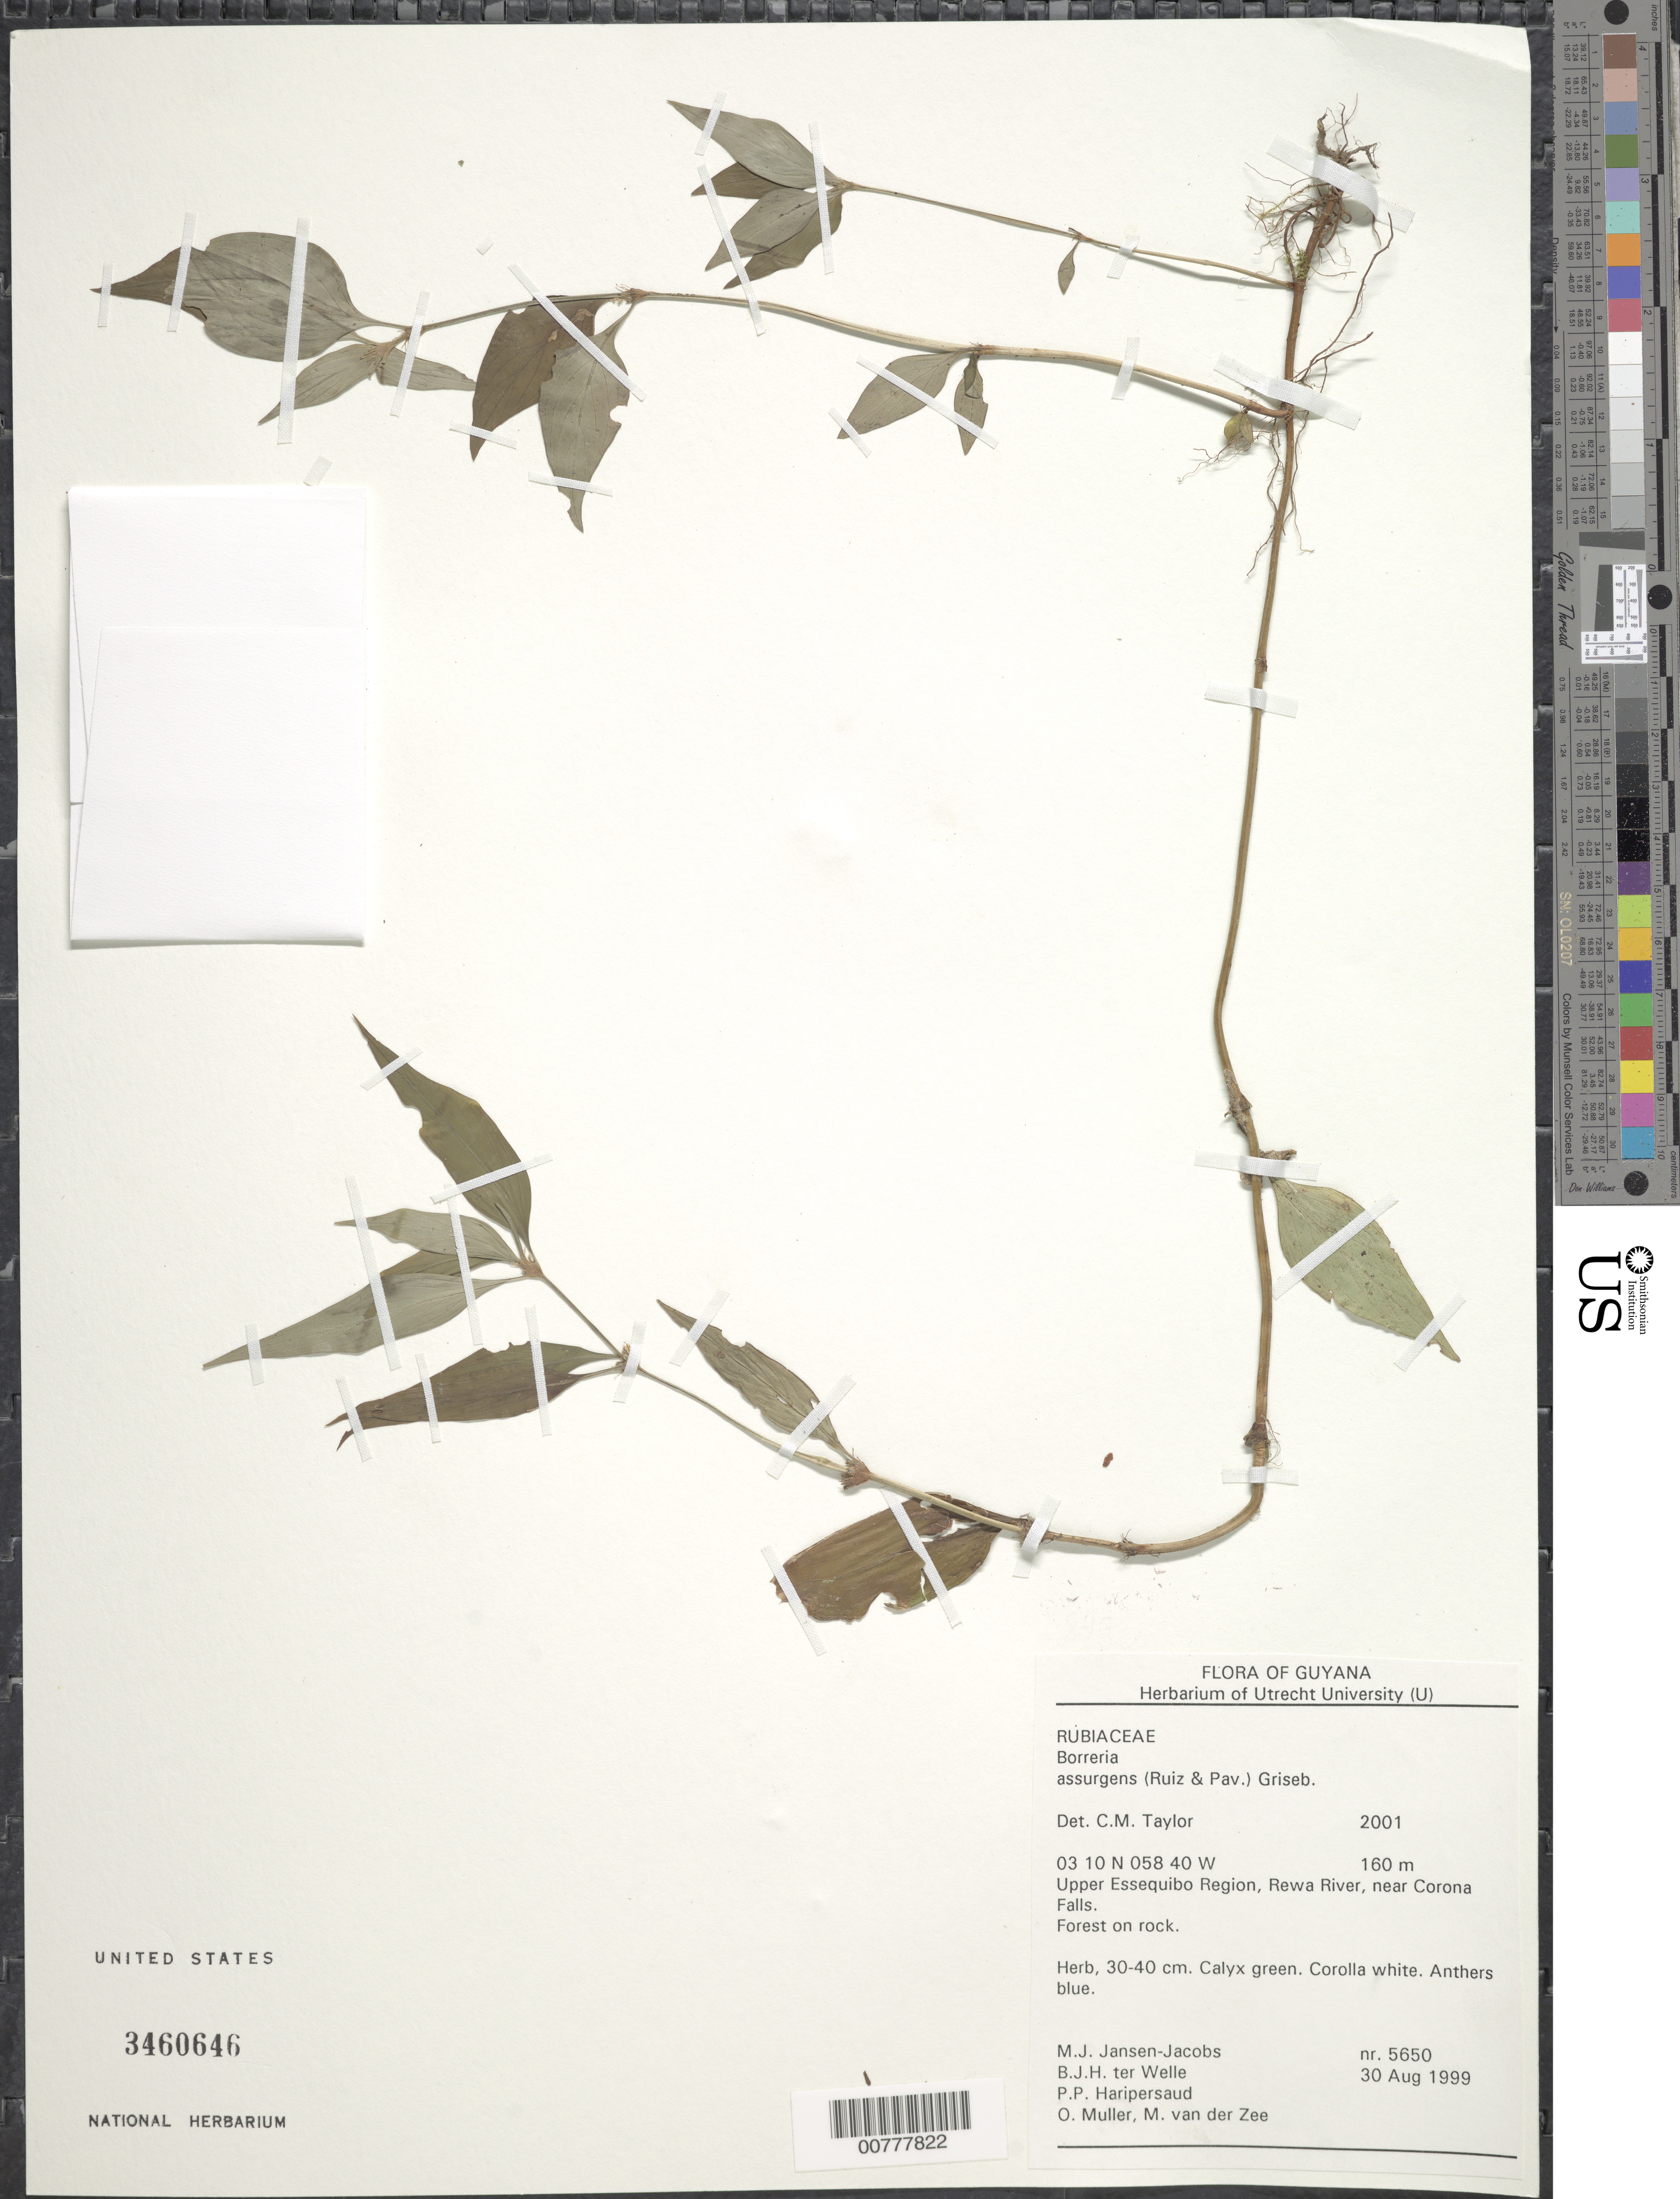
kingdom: Plantae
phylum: Tracheophyta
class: Magnoliopsida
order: Gentianales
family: Rubiaceae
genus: Borreria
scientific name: Borreria assurgens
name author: (Ruiz & Pav.) Griseb.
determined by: Taylor, Charlotte M.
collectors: M. J. Jansen-Jacobs, B. Welle, P. Haripersaud, O. Muller & M. van der Zee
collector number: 5650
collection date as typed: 30-Aug-99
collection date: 1999-08-30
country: Guyana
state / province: U. Takutu-U. Essequibo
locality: Rewa River, near Corona Falls, Upper Essequibo Region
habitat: Forest on rock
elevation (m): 160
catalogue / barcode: US 3460646